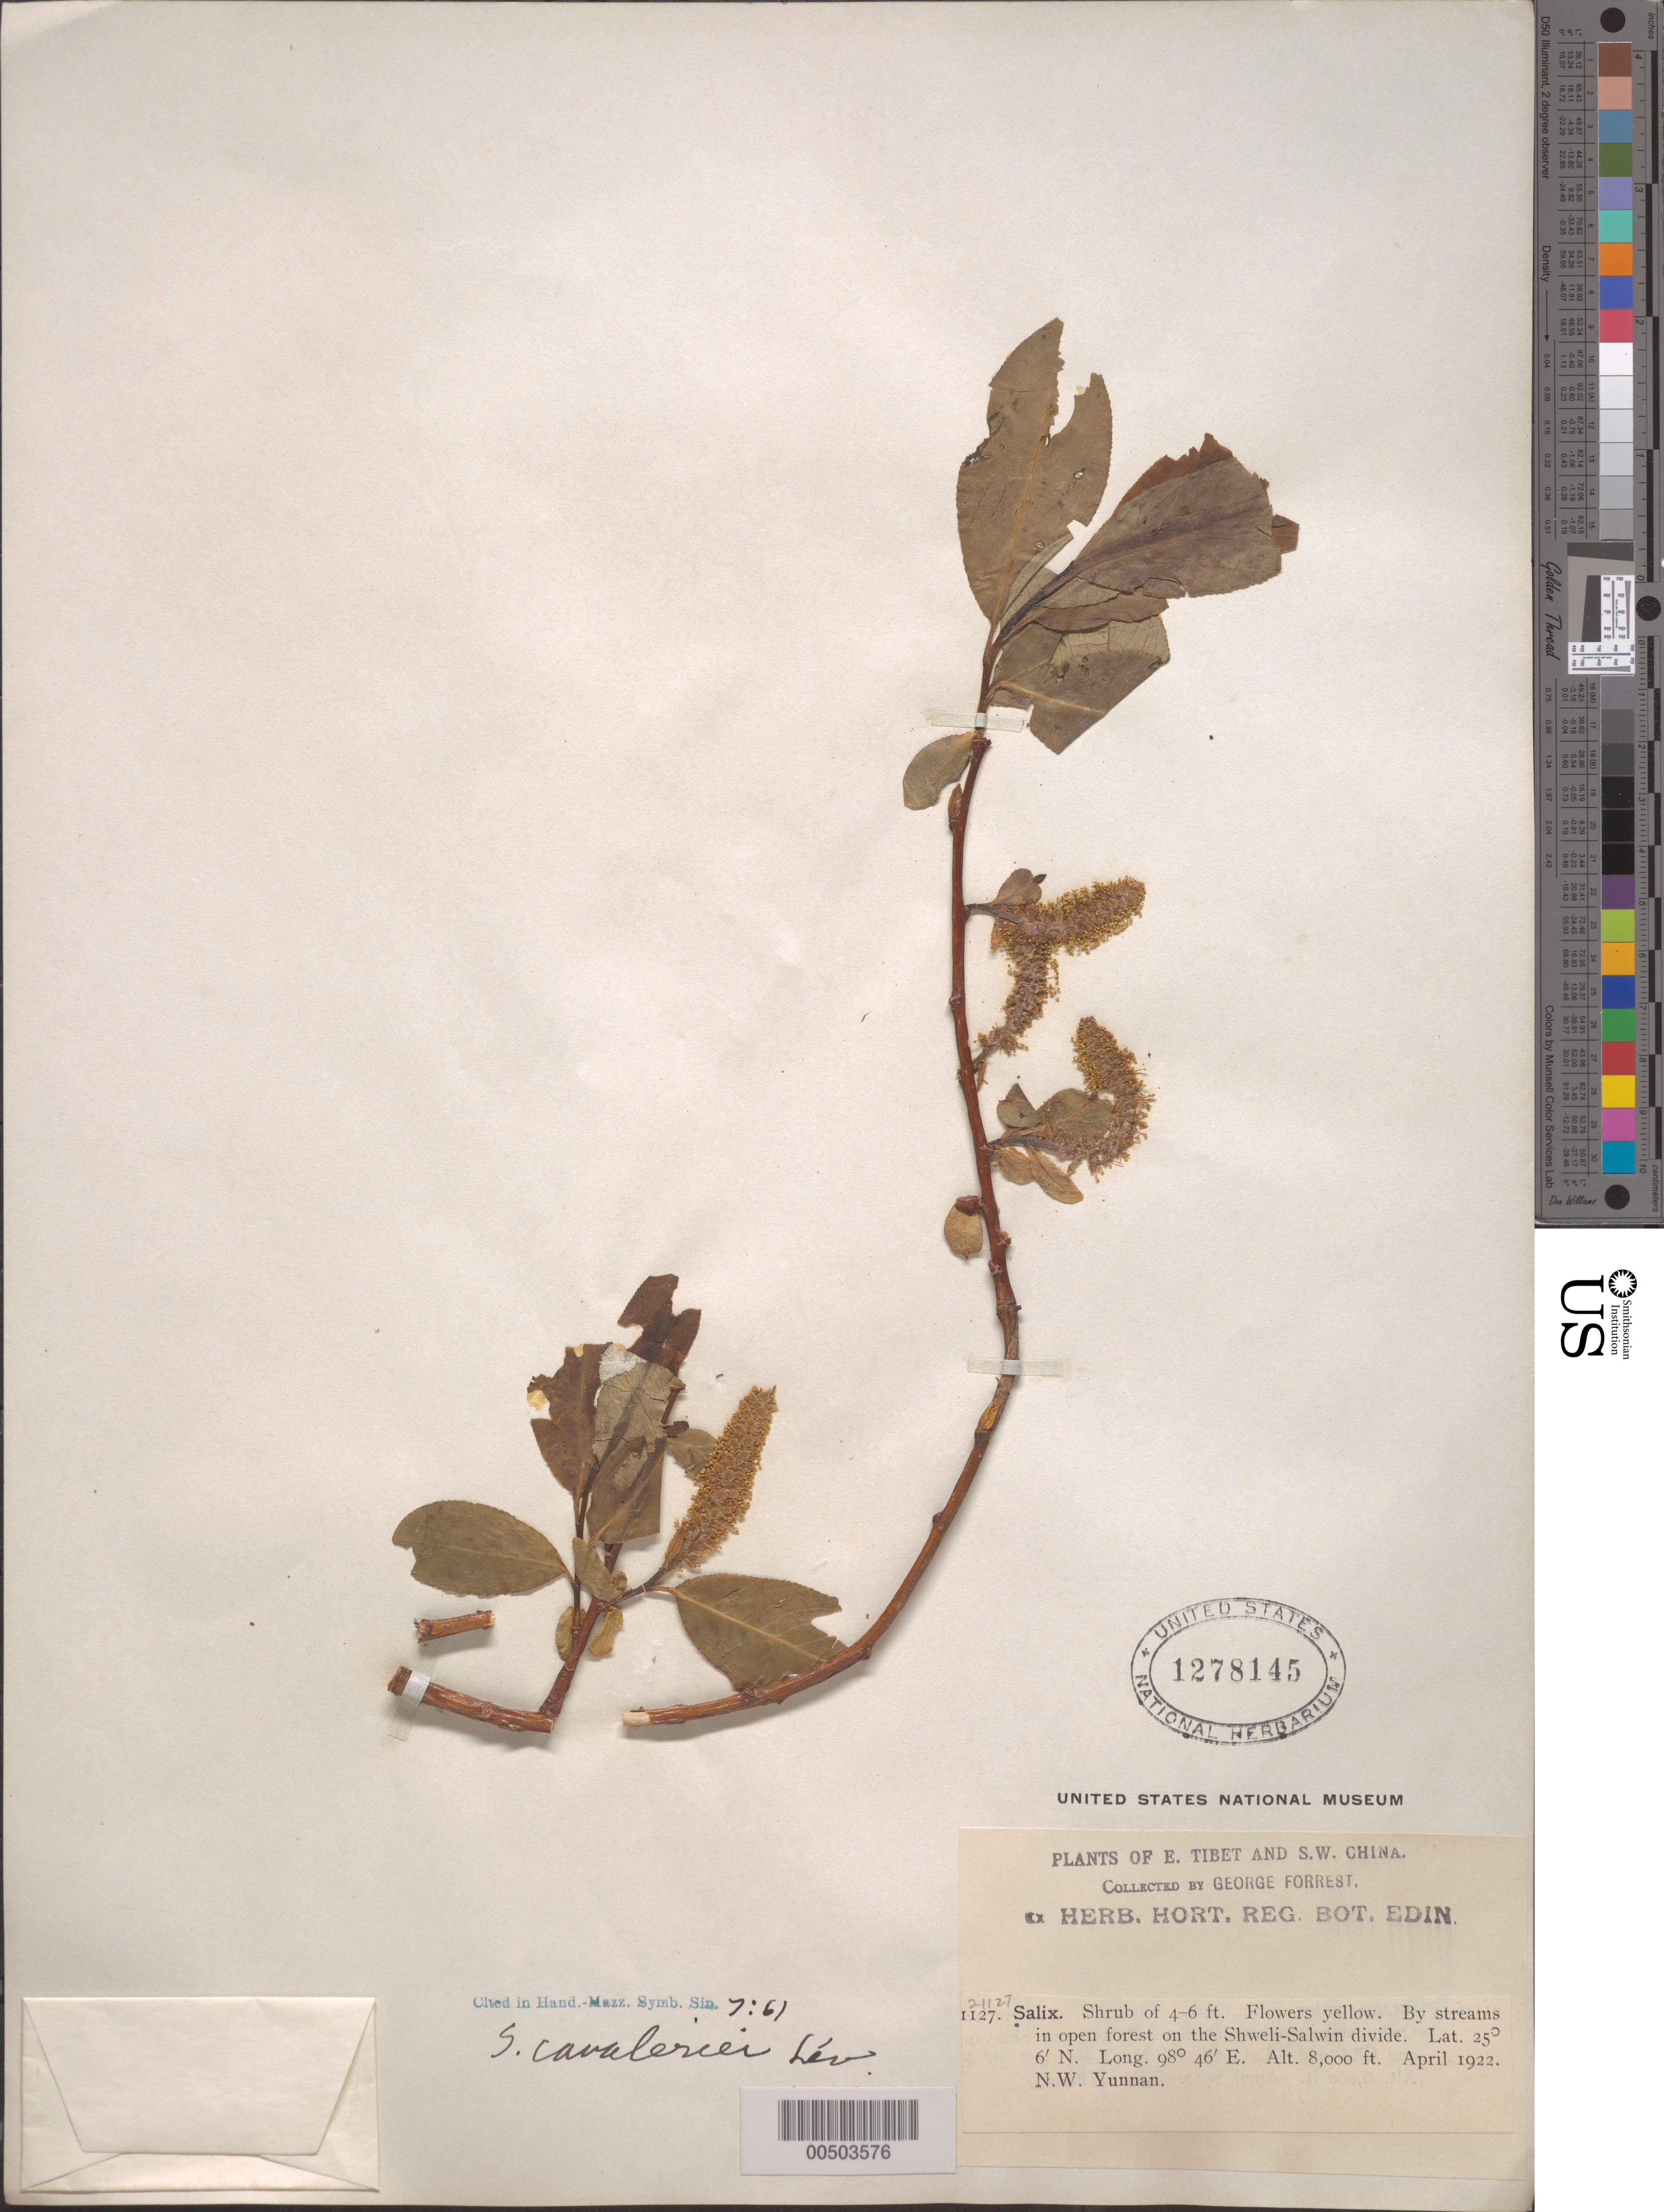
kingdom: Plantae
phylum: Tracheophyta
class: Magnoliopsida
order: Malpighiales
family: Salicaceae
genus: Salix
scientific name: Salix cavaleriei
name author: H. Lév.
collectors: G. Forrest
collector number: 21127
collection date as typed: Apr 1922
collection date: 1922-04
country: China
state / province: Yunnan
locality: NW Yunnan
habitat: Shrub of 4-6 ft. Flowers yellow. By streams in open forest on the Shweli-Salwin divide.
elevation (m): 2438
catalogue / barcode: US 1278145